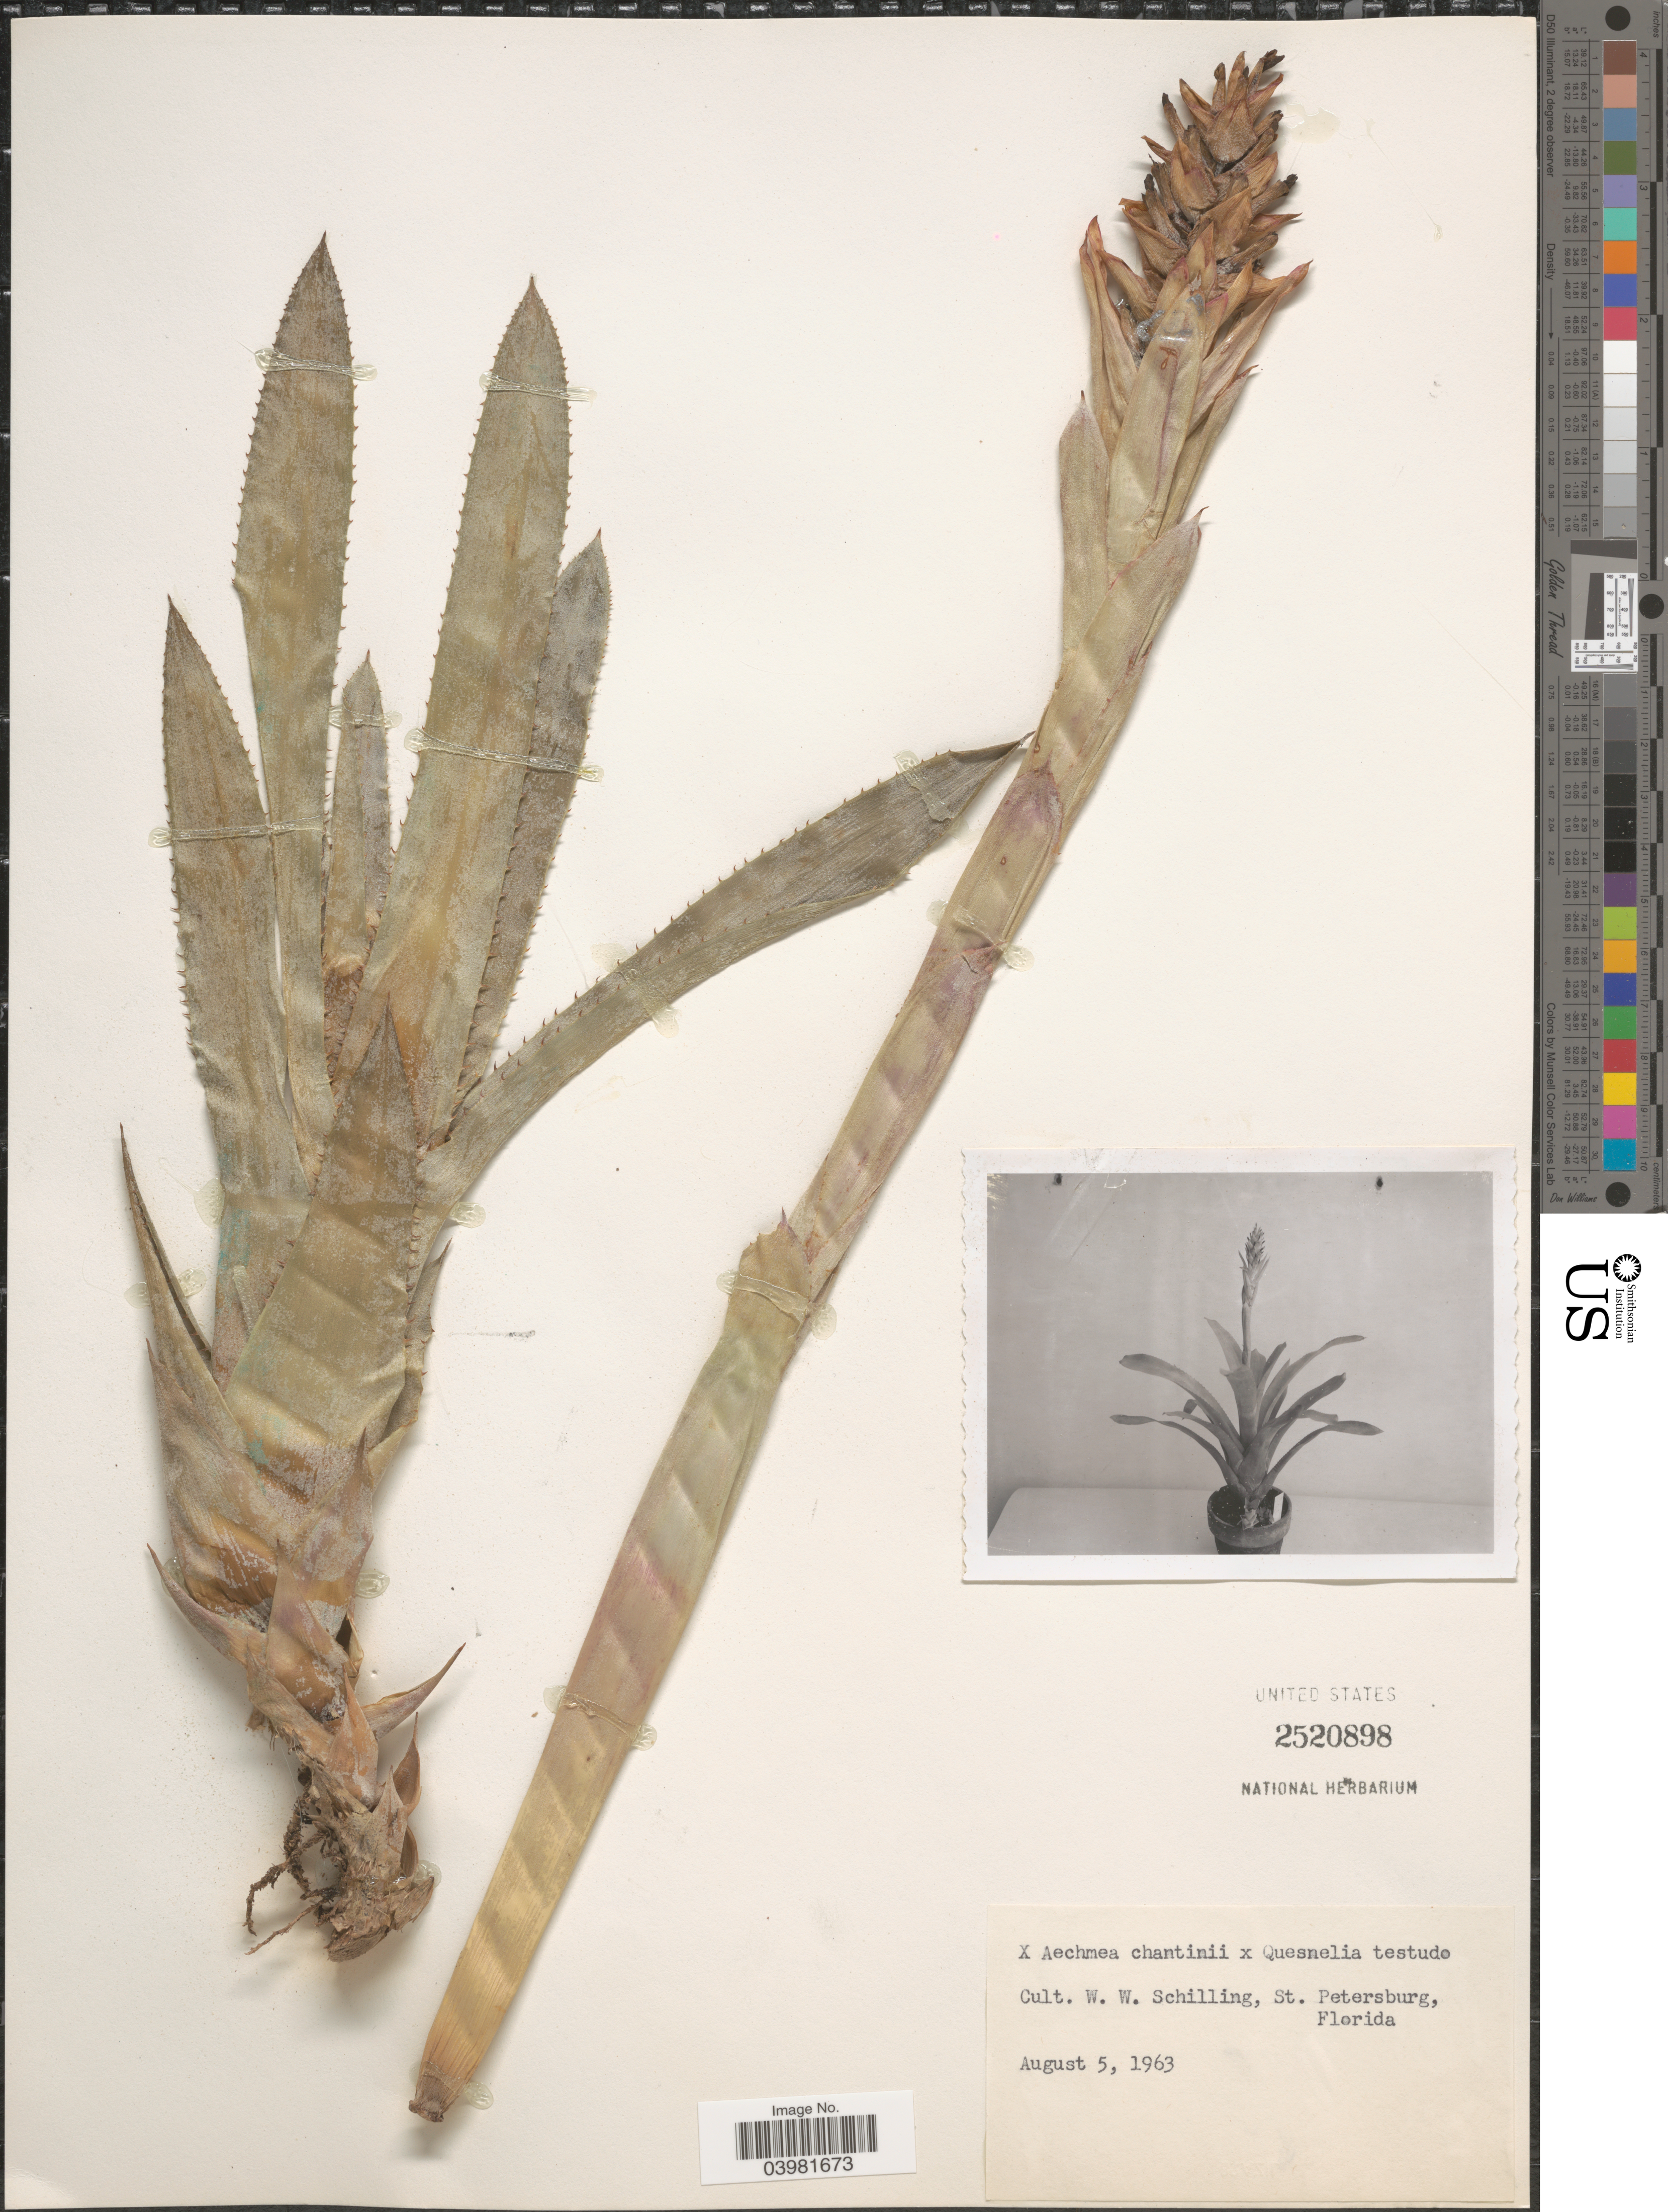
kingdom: Plantae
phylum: Tracheophyta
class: Liliopsida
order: Poales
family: Bromeliaceae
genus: Aechmea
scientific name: Aechmea chantinii (Carrière) Baker x Quesnelia testudo Lindm.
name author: (Carrière) Baker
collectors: W. Schilling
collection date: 1963-08-05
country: United States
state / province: Florida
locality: St. Petersburg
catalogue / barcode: US 2520898